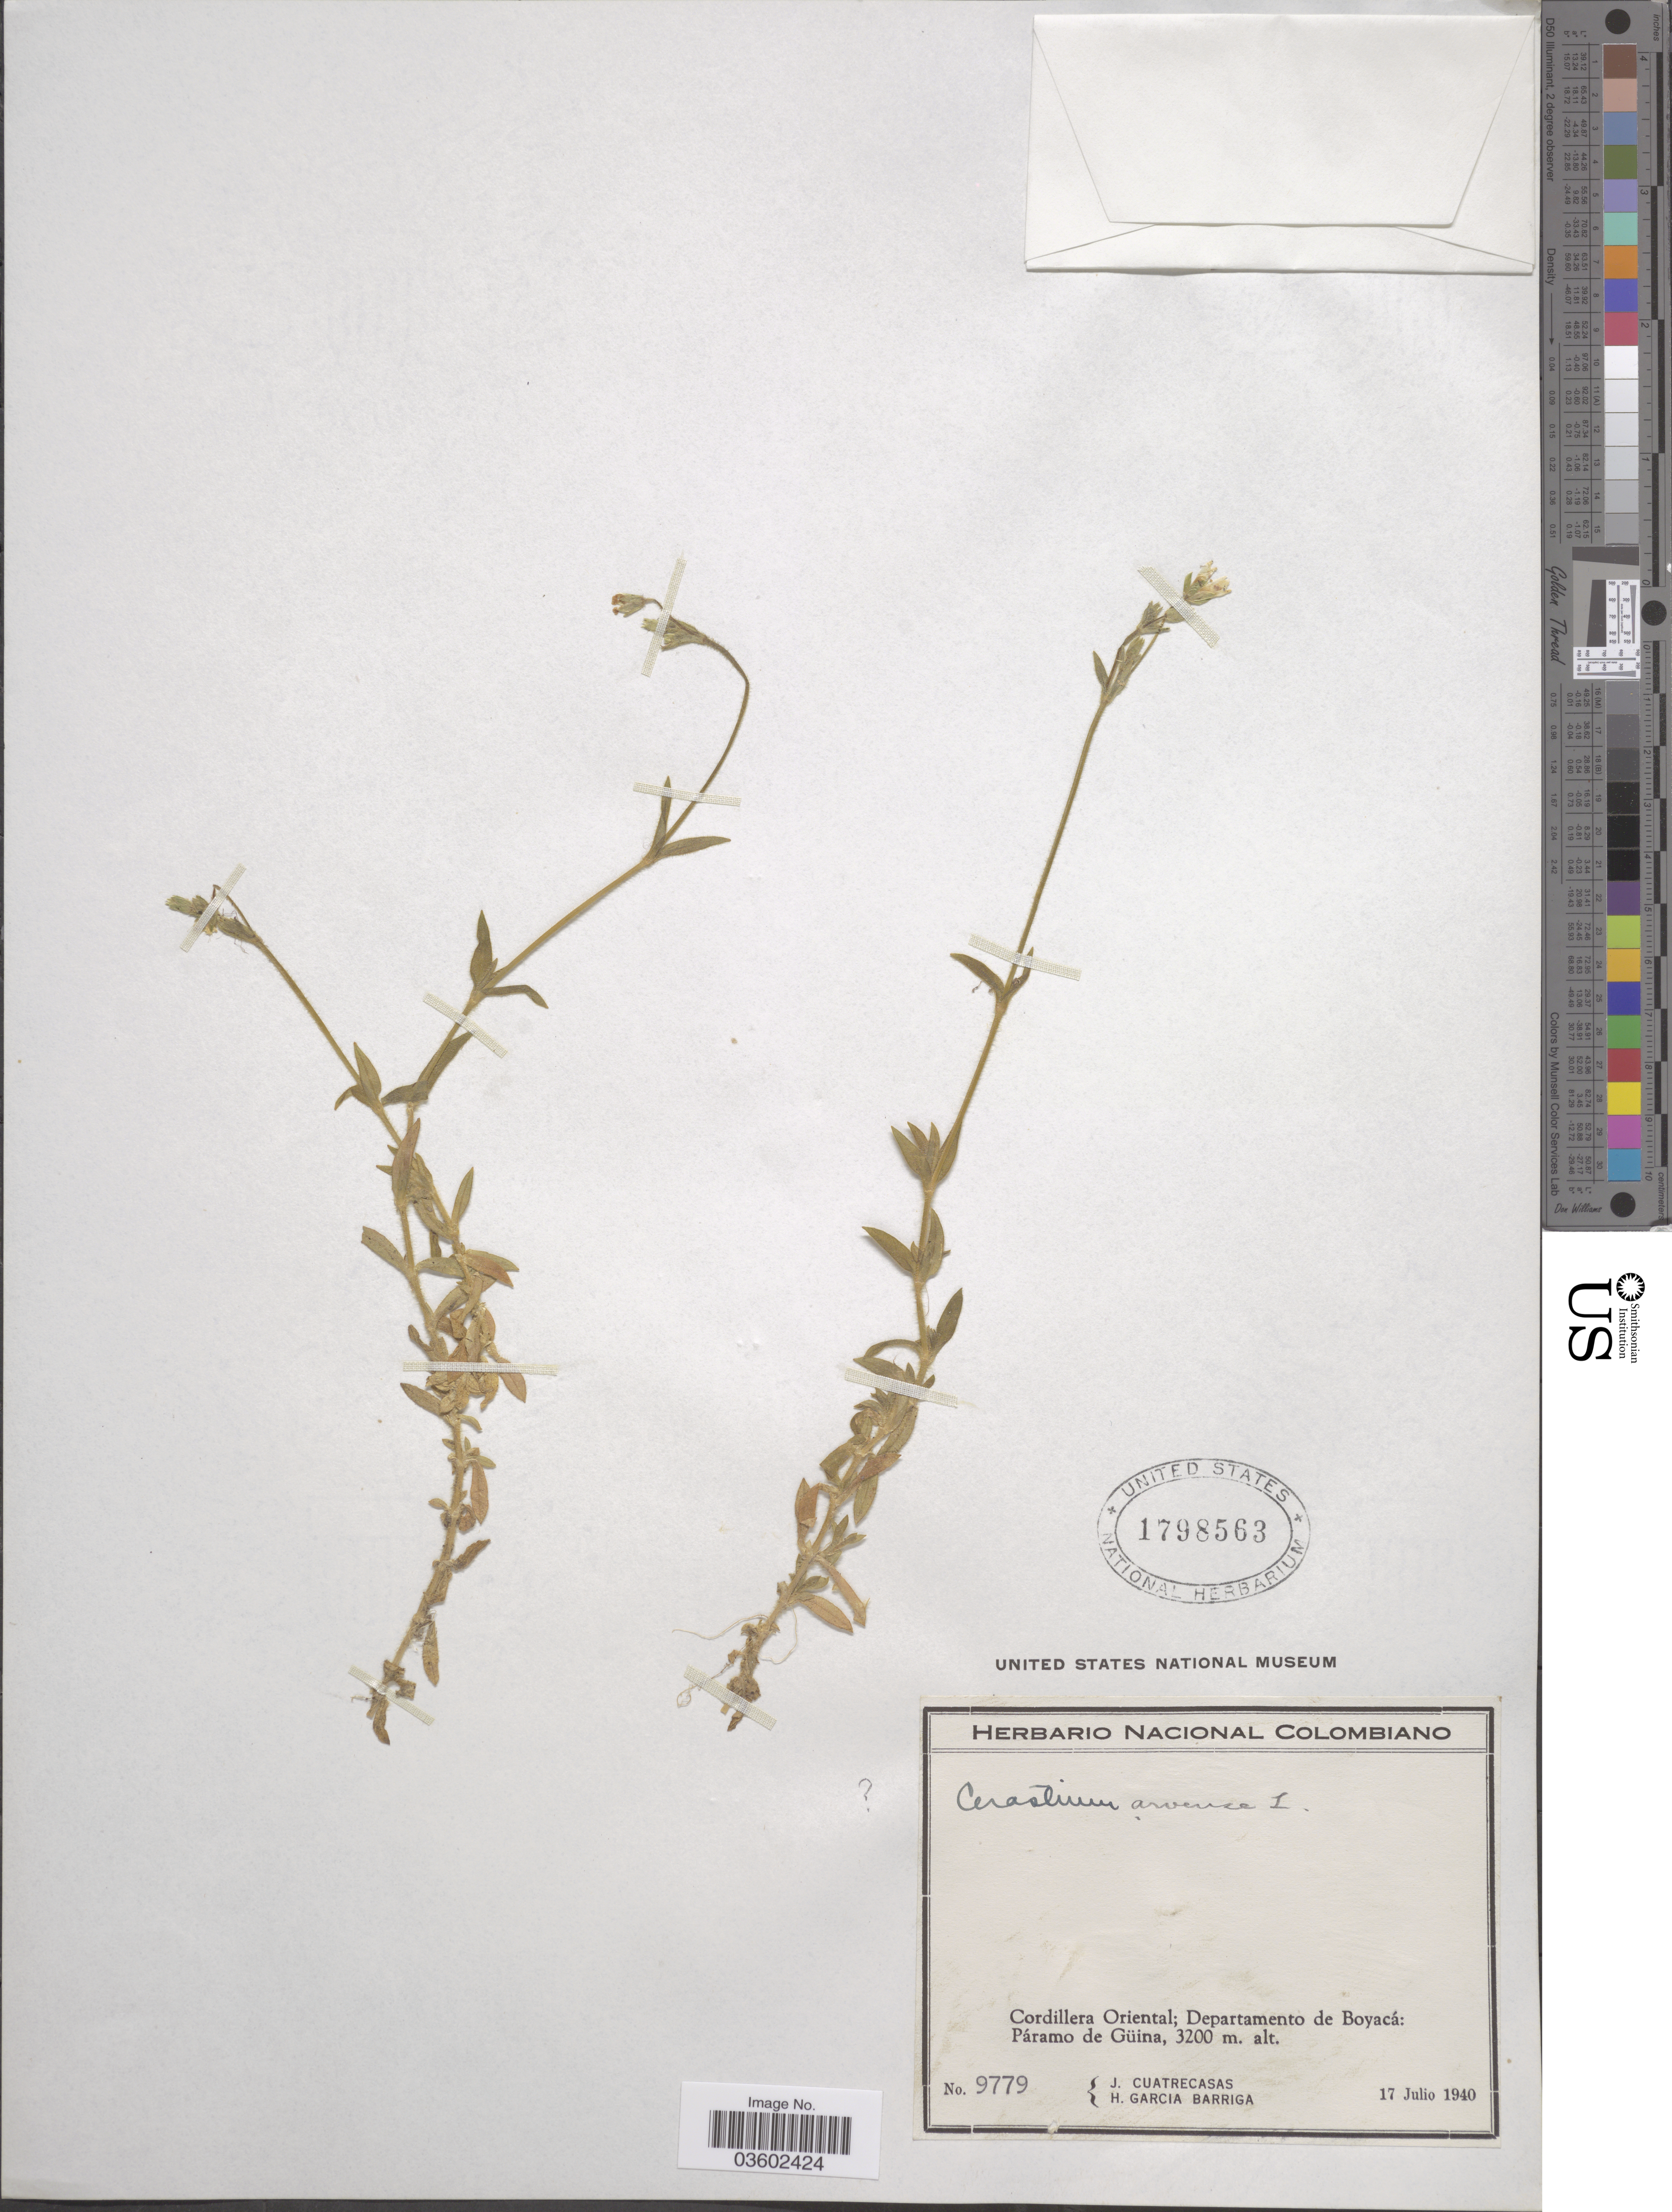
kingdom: Plantae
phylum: Tracheophyta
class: Magnoliopsida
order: Caryophyllales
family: Caryophyllaceae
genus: Cerastium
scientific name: Cerastium arvense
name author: L.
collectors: J. Cuatrecasas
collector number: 9779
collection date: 1940-07-17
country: Colombia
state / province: Boyacá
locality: Cordillera Oriental; Departamento de Boyacá: Páramo de Güina.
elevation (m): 3200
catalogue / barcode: US 1798563